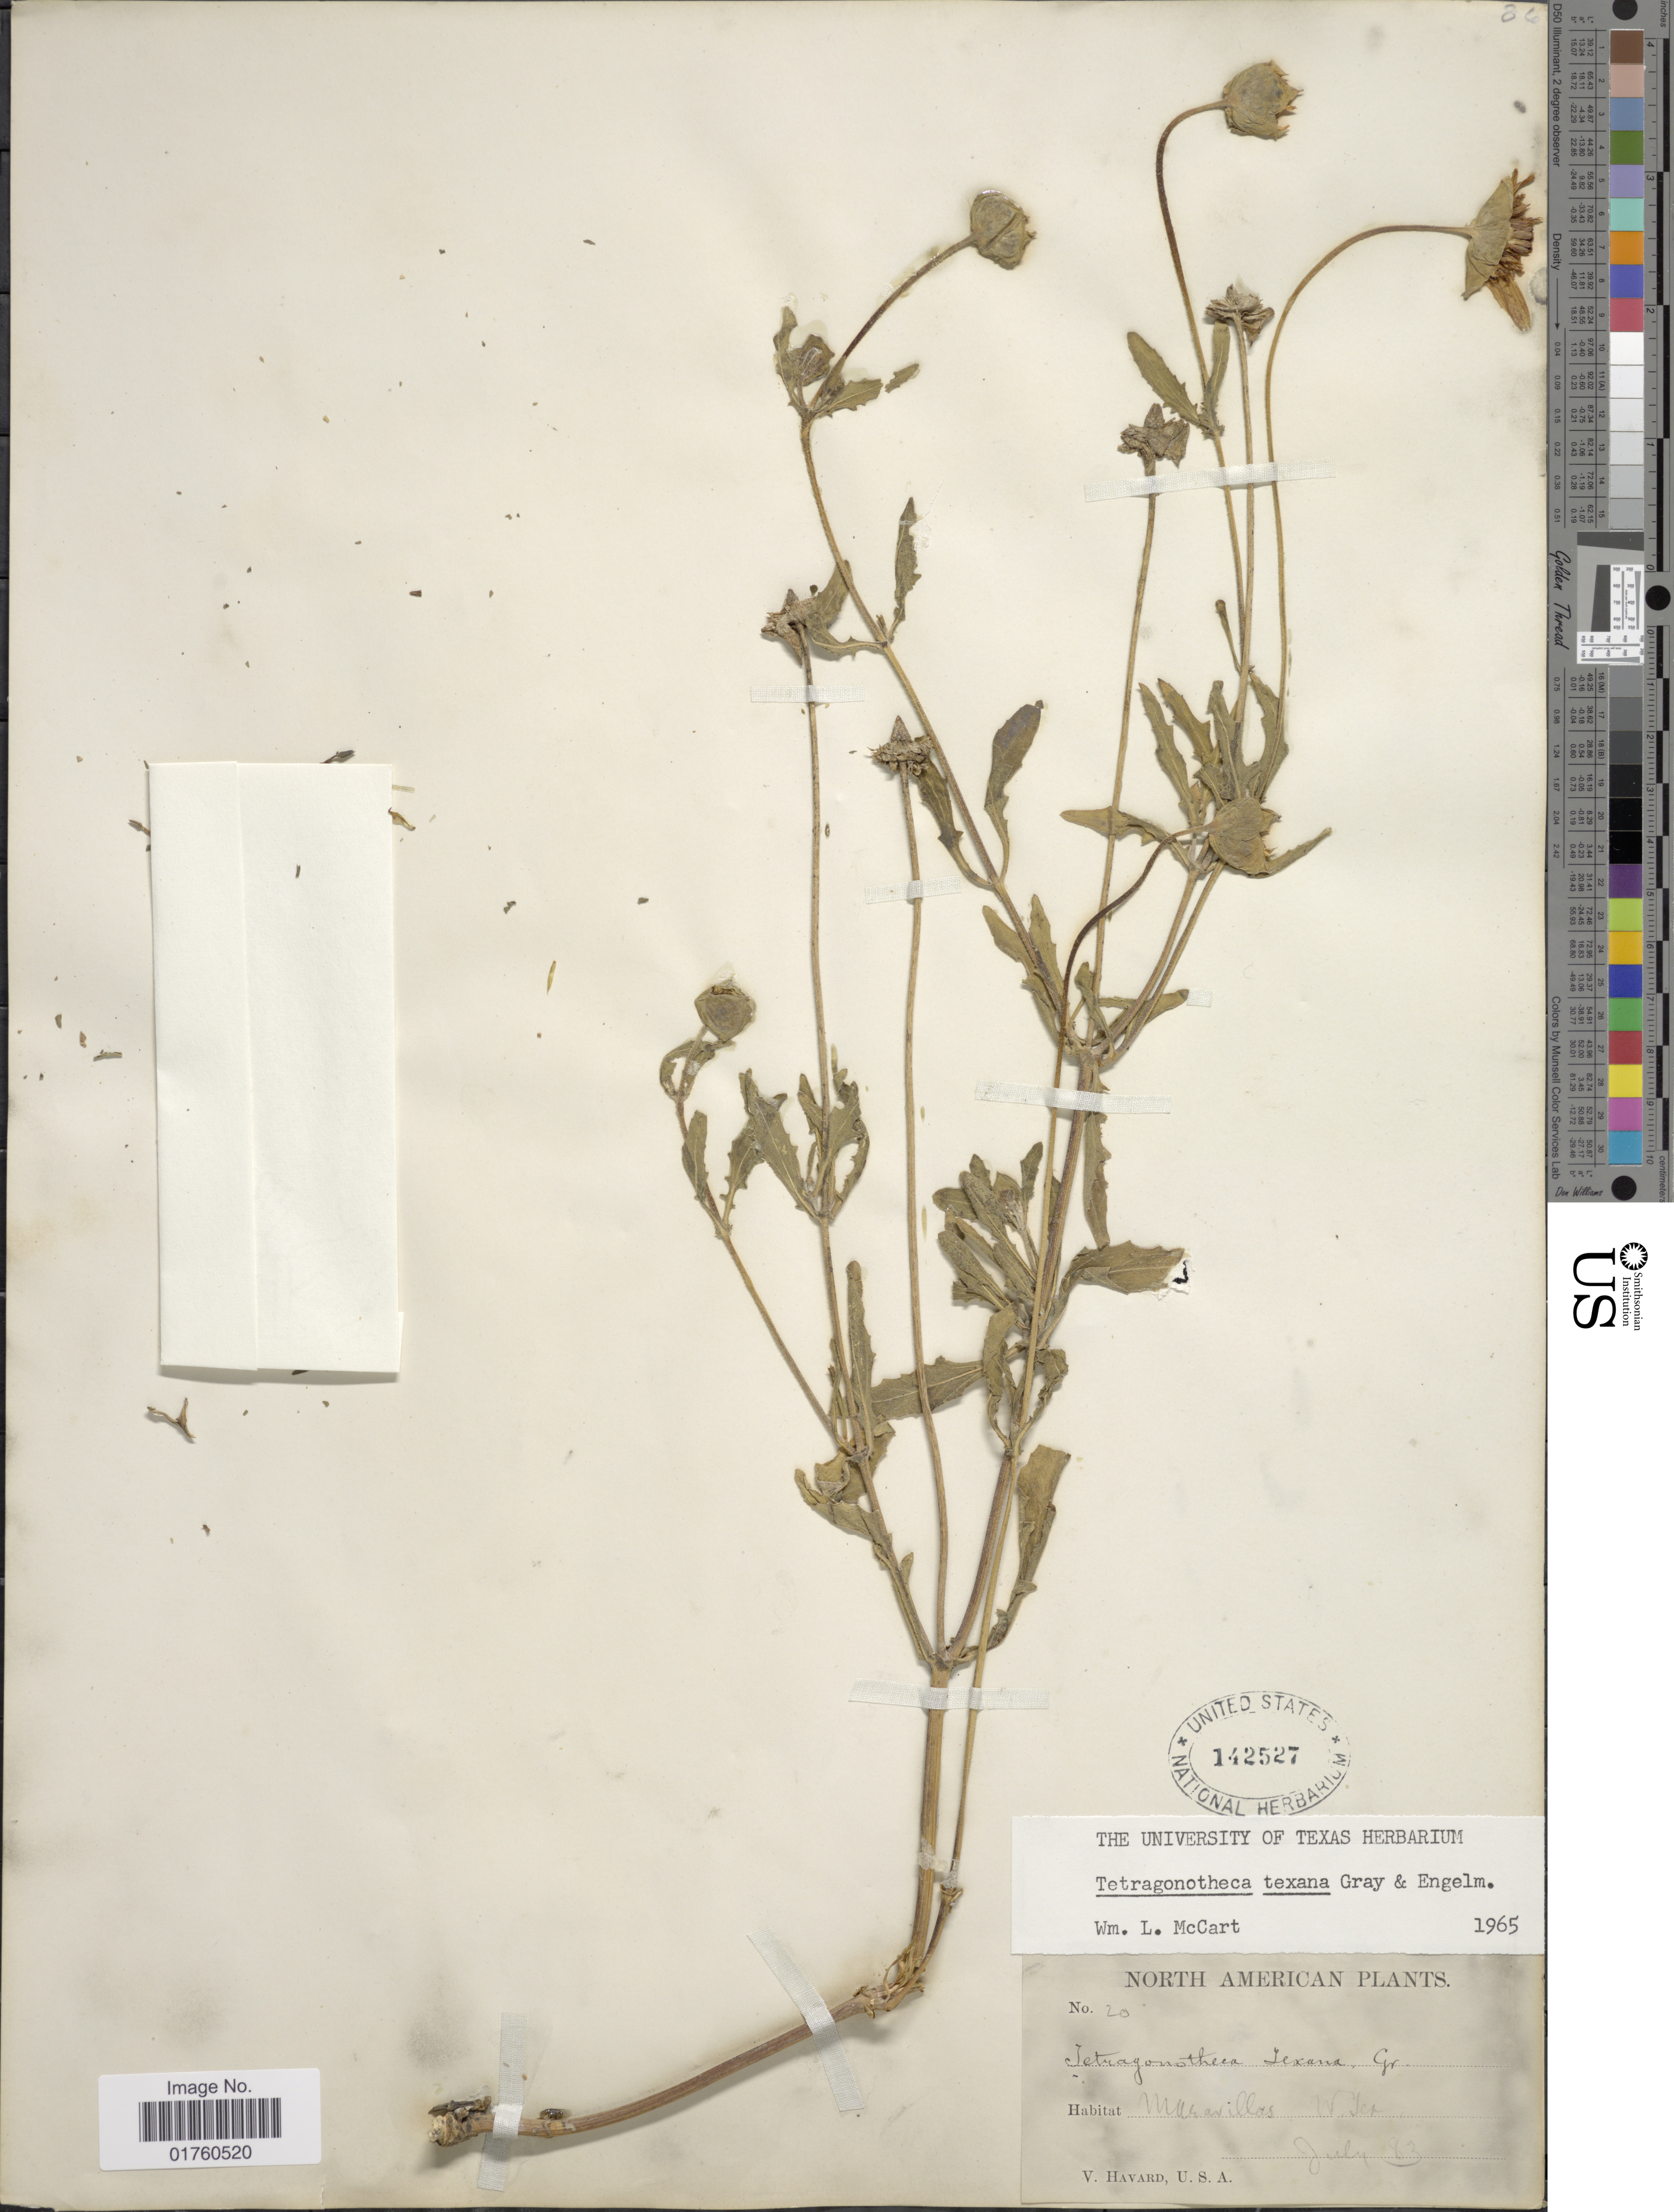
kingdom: Plantae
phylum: Tracheophyta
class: Magnoliopsida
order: Asterales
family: Asteraceae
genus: Tetragonotheca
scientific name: Tetragonotheca texana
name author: A. Gray & Engelm.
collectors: V. Havard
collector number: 20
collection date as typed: Transcribed d/m/y: /7/83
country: United States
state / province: Texas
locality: Maravillas W. Tex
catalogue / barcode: US 142527